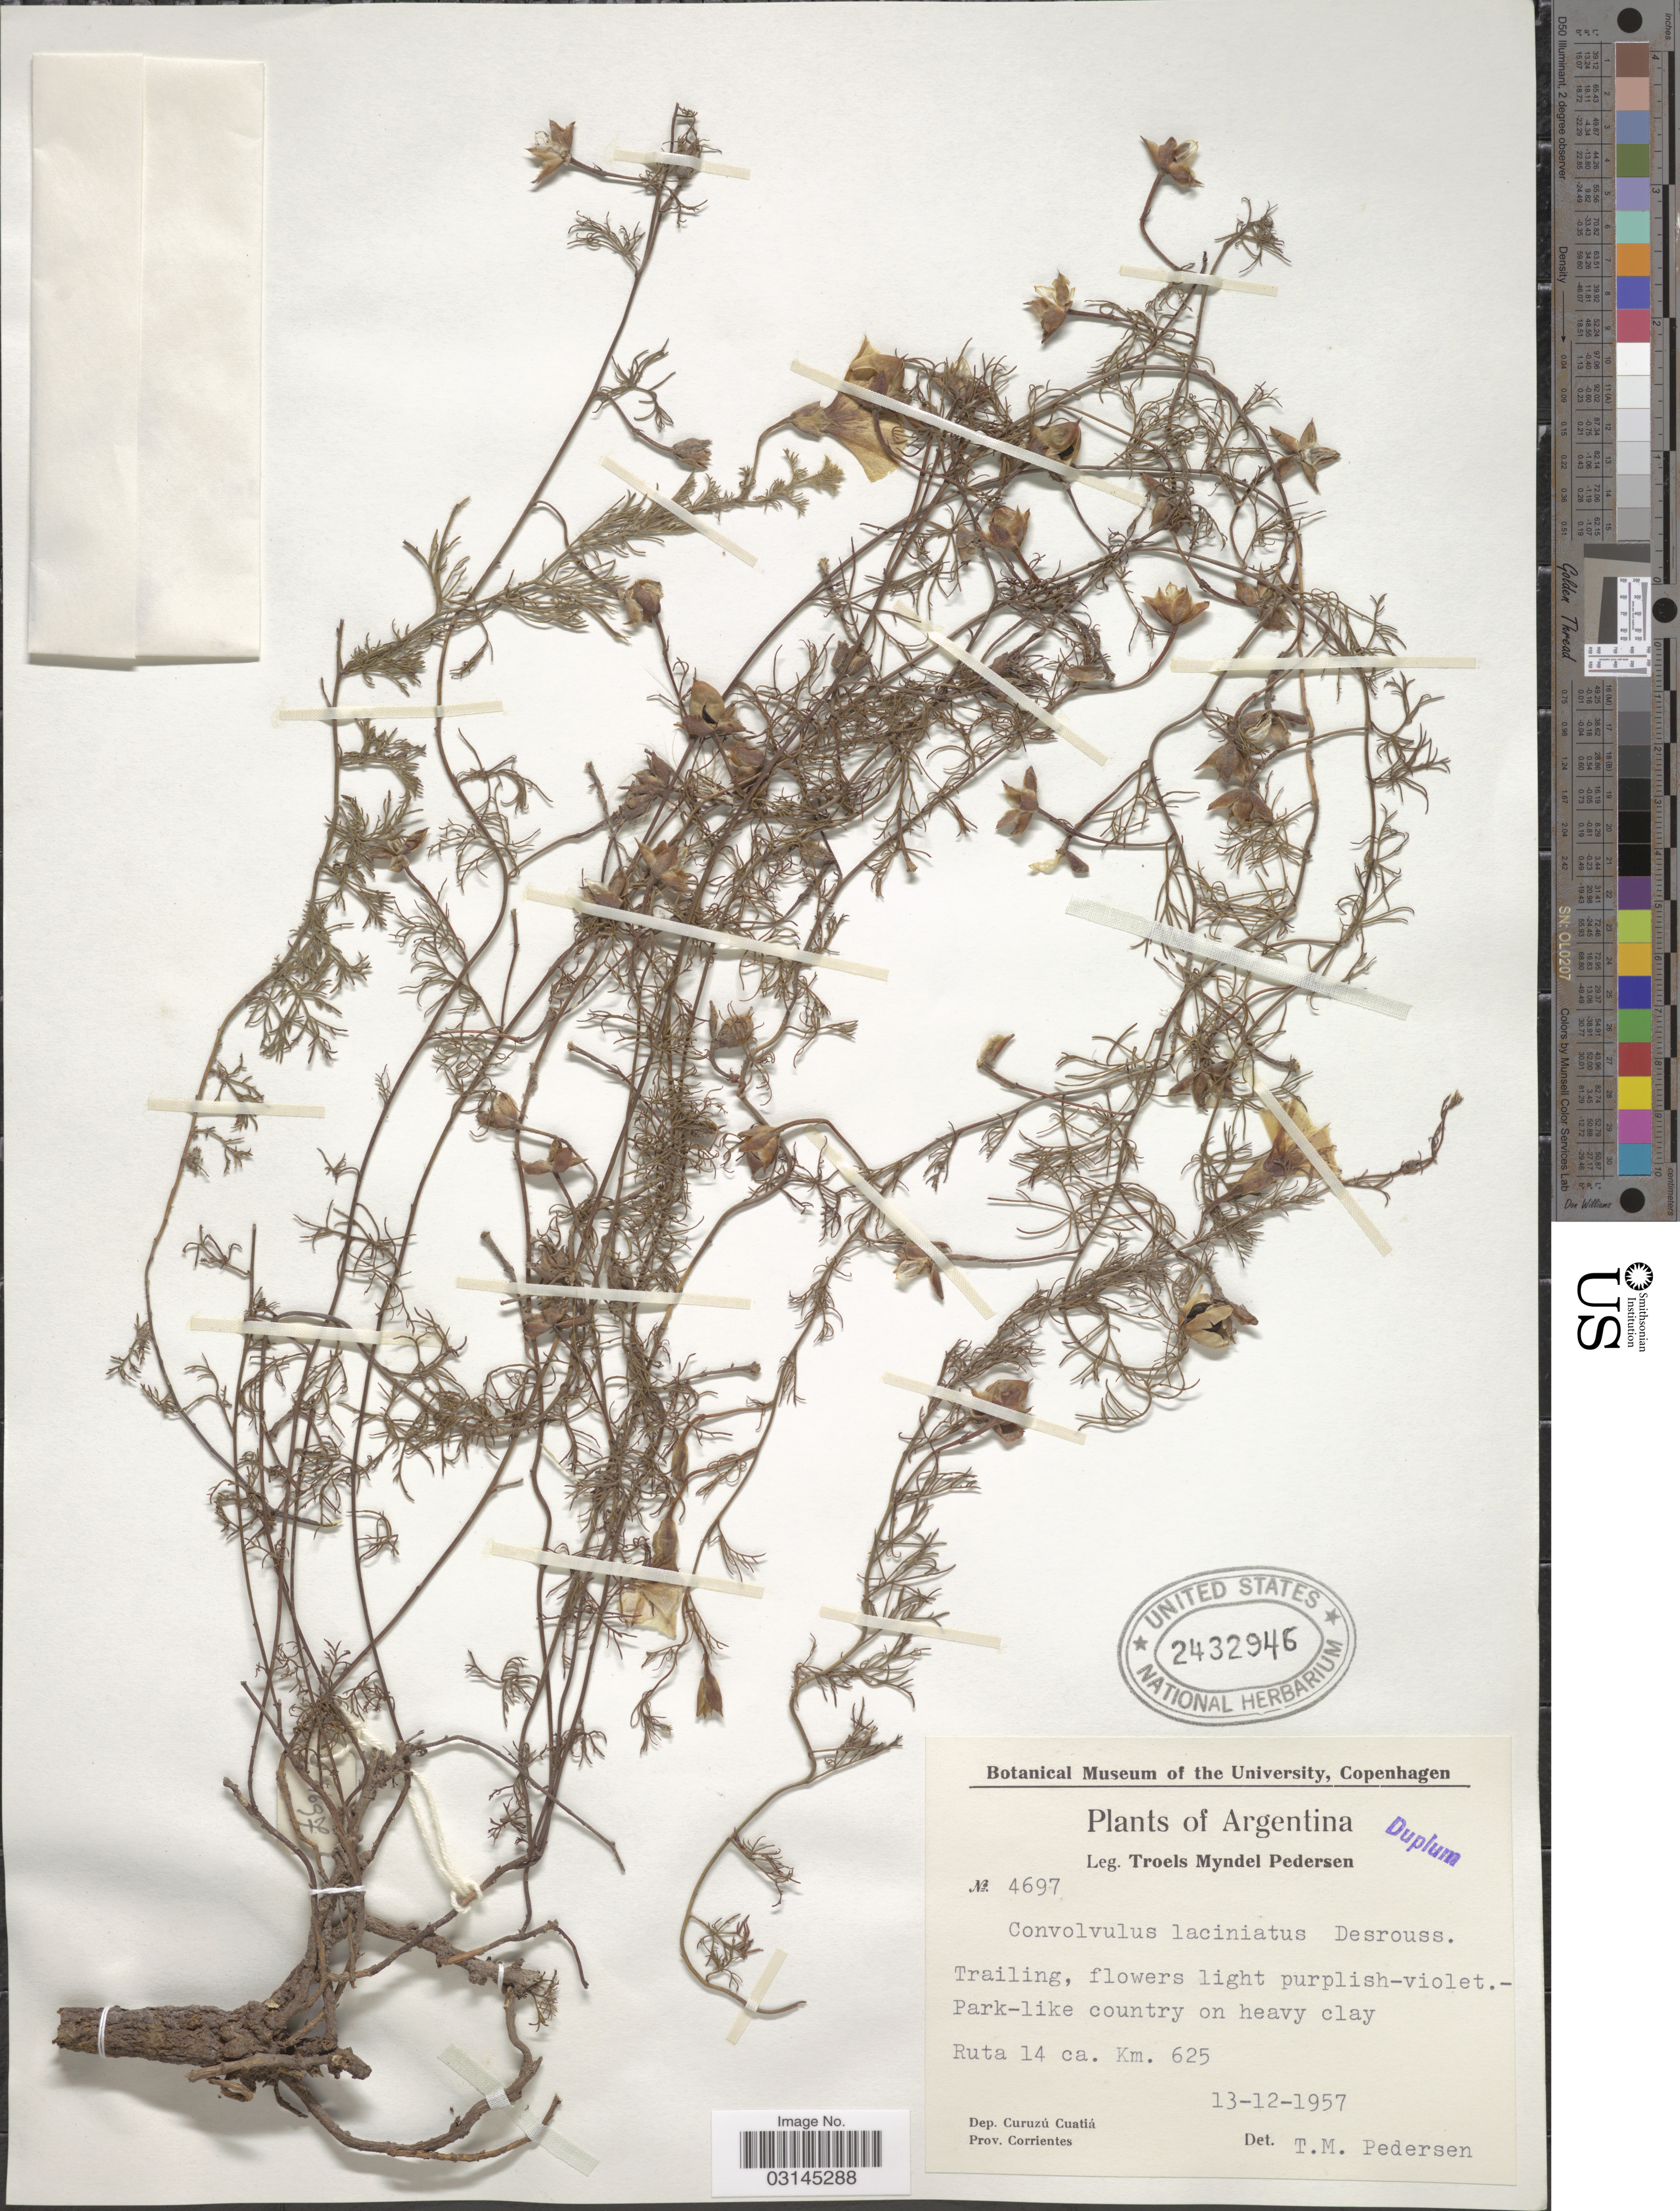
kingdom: Plantae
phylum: Tracheophyta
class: Magnoliopsida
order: Solanales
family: Convolvulaceae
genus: Convolvulus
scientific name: Convolvulus laciniatus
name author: Desr.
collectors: T. Pederson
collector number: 4697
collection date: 1957-12-13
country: Argentina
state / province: Corrientes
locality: Ruta 14 ca. Km. 625, Dep. Curuzú Cuatiá, Prov. Corrientes.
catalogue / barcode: US 2432946